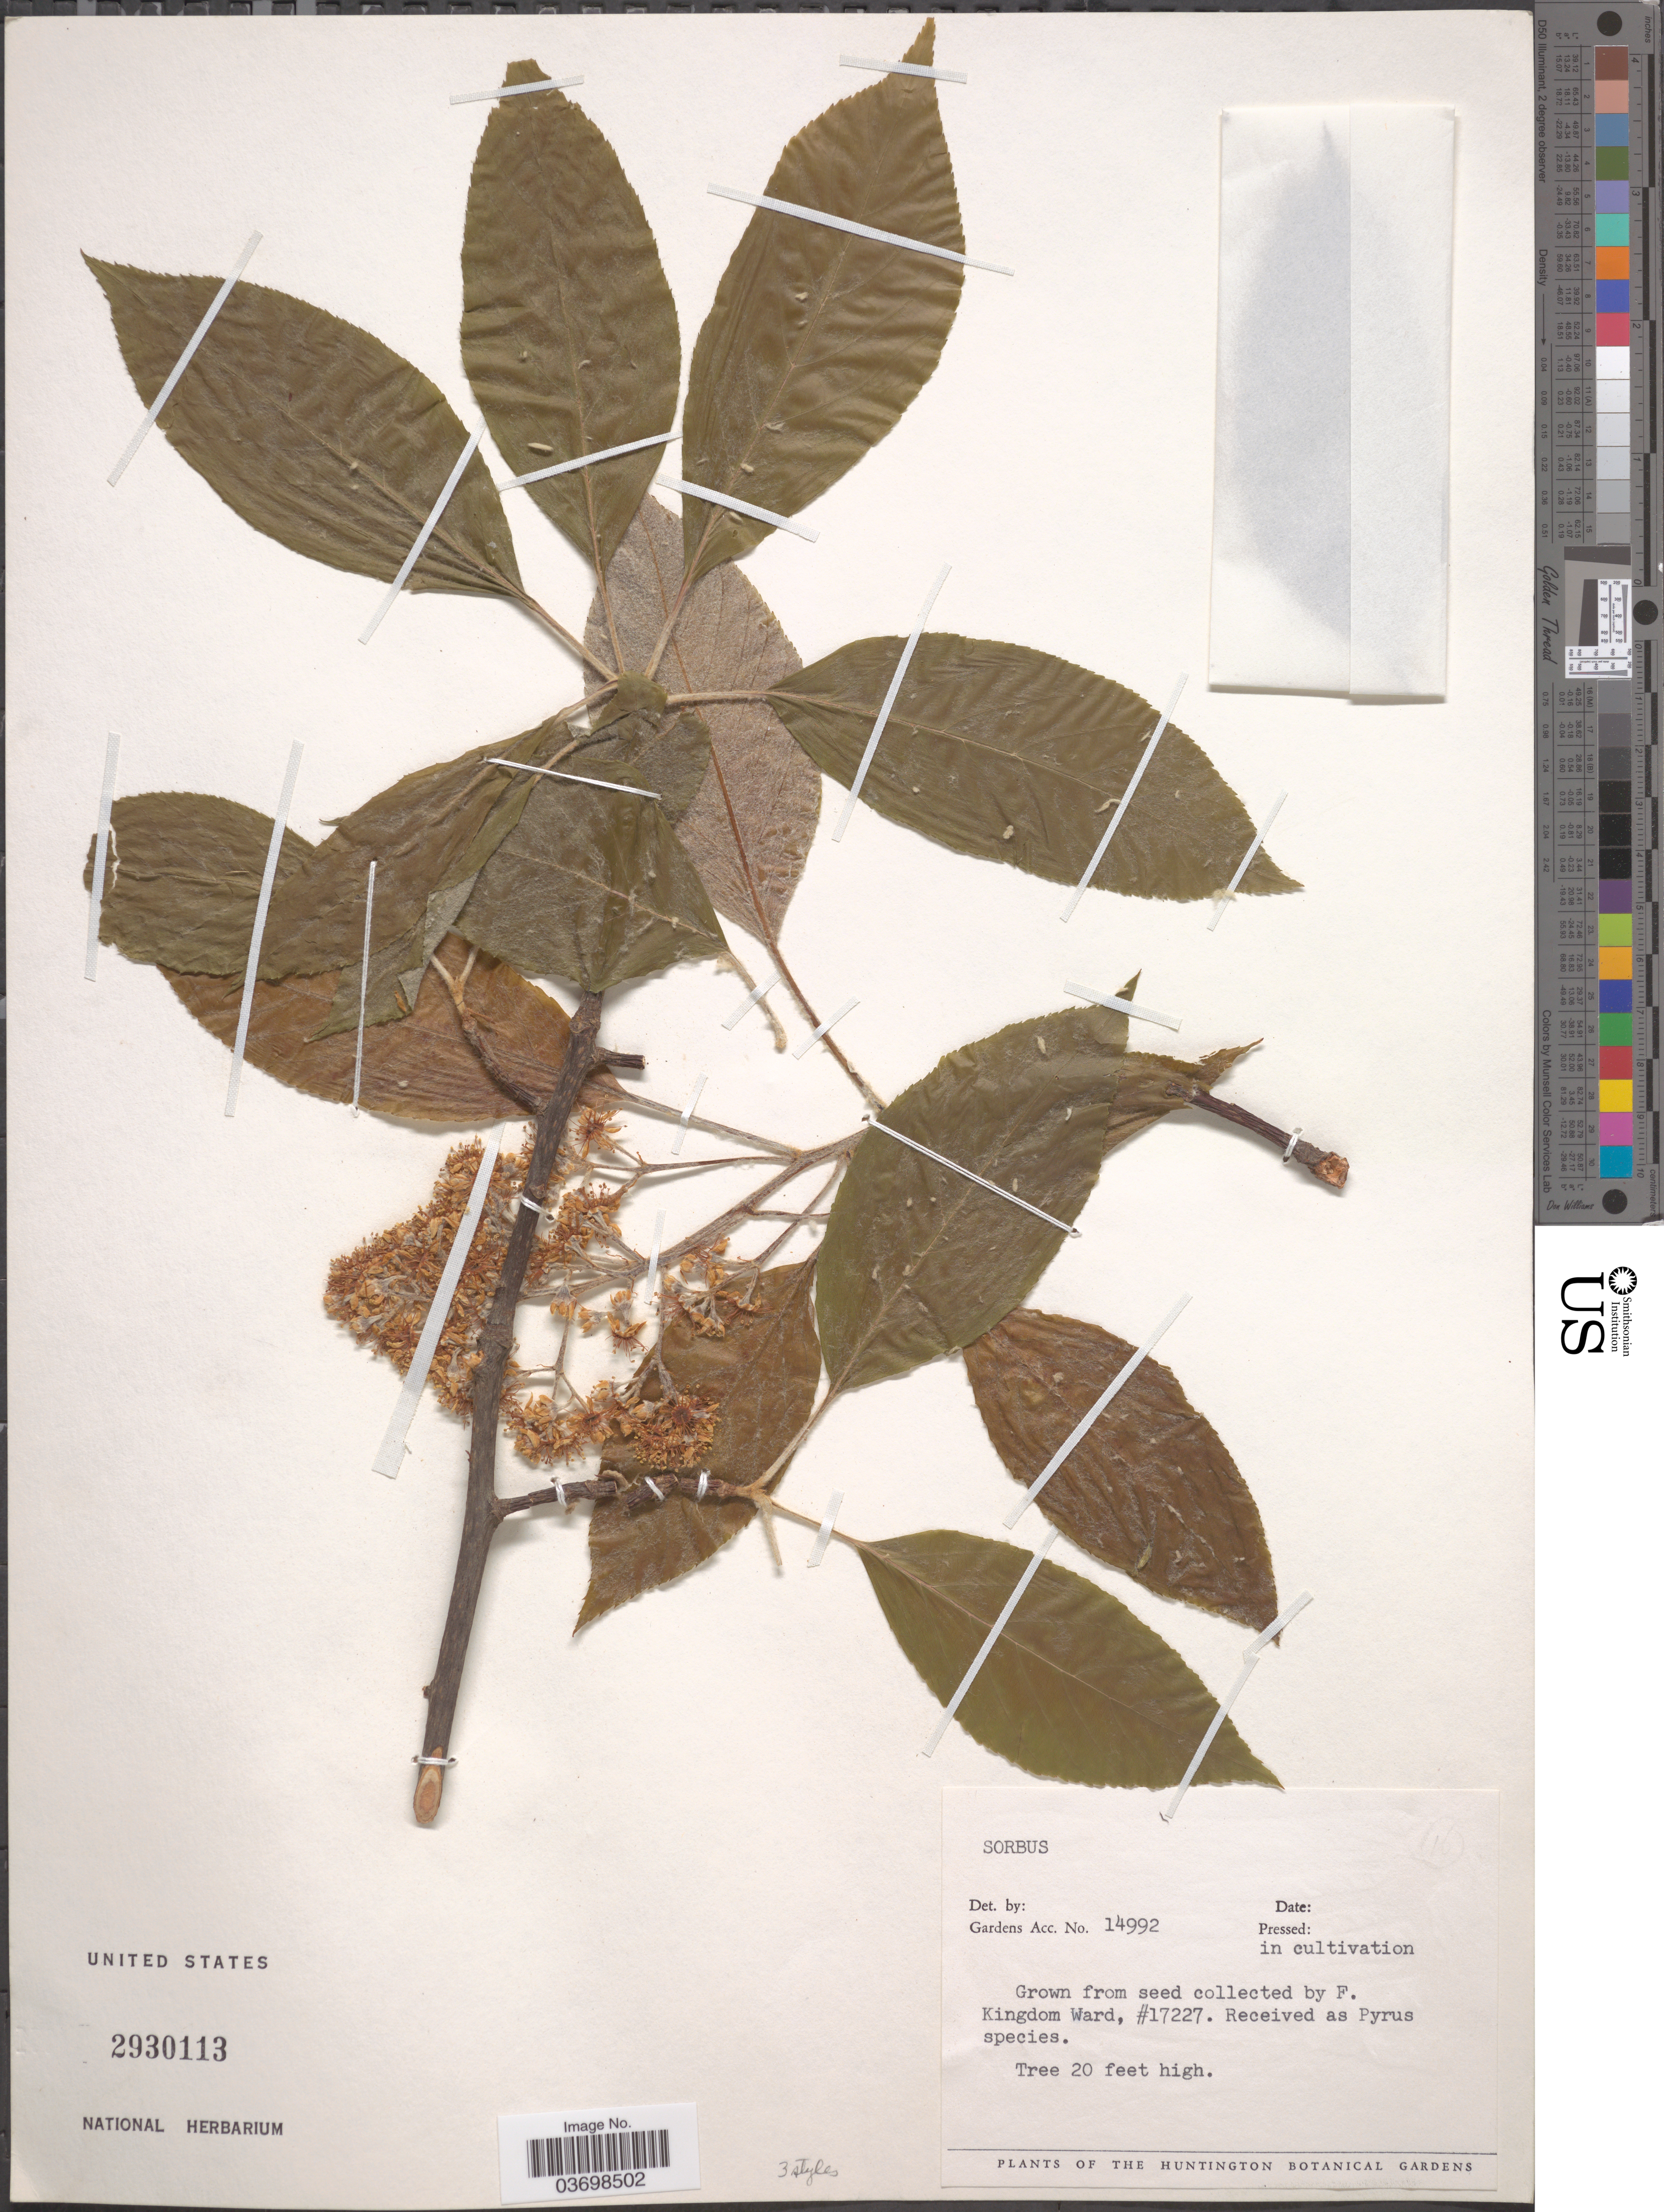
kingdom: Plantae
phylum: Tracheophyta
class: Magnoliopsida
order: Rosales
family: Rosaceae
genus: Sorbus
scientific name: Sorbus sp.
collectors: F. Kingdon Ward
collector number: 17227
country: United States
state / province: California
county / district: Los Angeles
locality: The Huntington Botanical Gardens.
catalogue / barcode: US 2930113